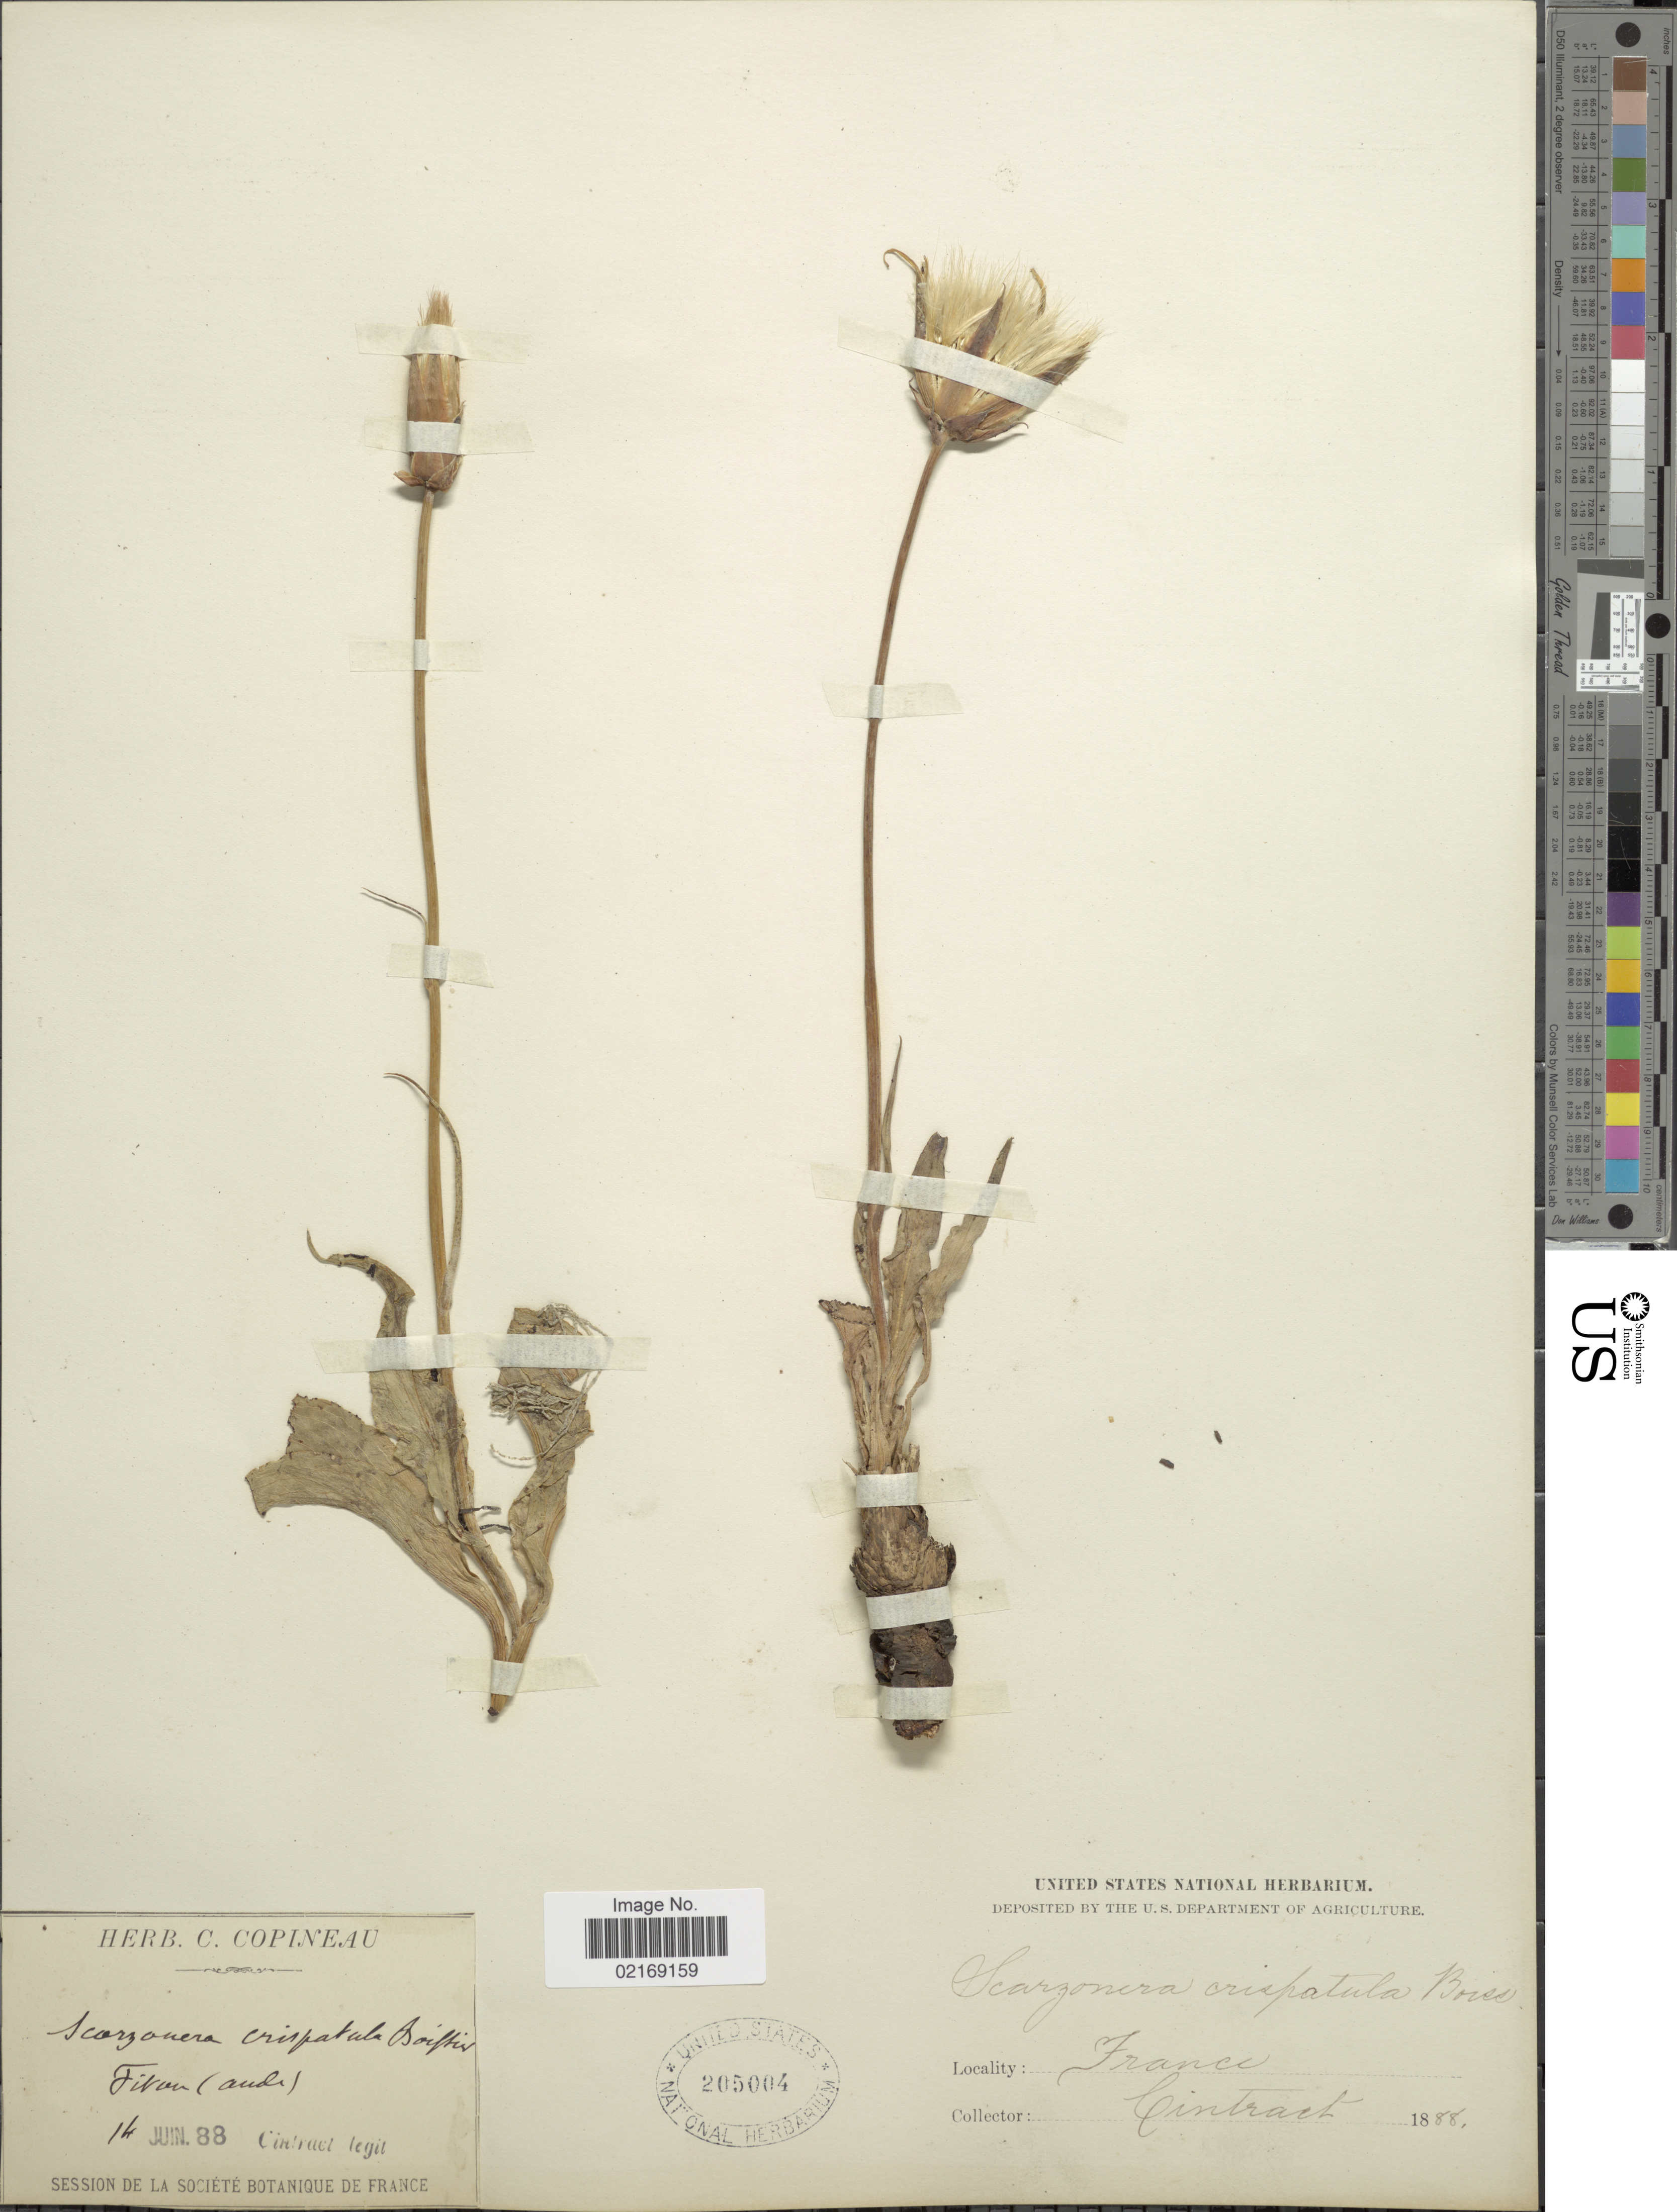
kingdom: Plantae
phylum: Tracheophyta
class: Magnoliopsida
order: Asterales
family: Asteraceae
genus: Scorzonera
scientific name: Scorzonera hispanica var. crispatula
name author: DC.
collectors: Cintract, --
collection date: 1888-06-14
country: France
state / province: Occitanie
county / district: Aude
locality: Fitou (Aude).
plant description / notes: Corrected "Tirou (audr)" to "Fitou (Aude)."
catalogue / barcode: US 205004